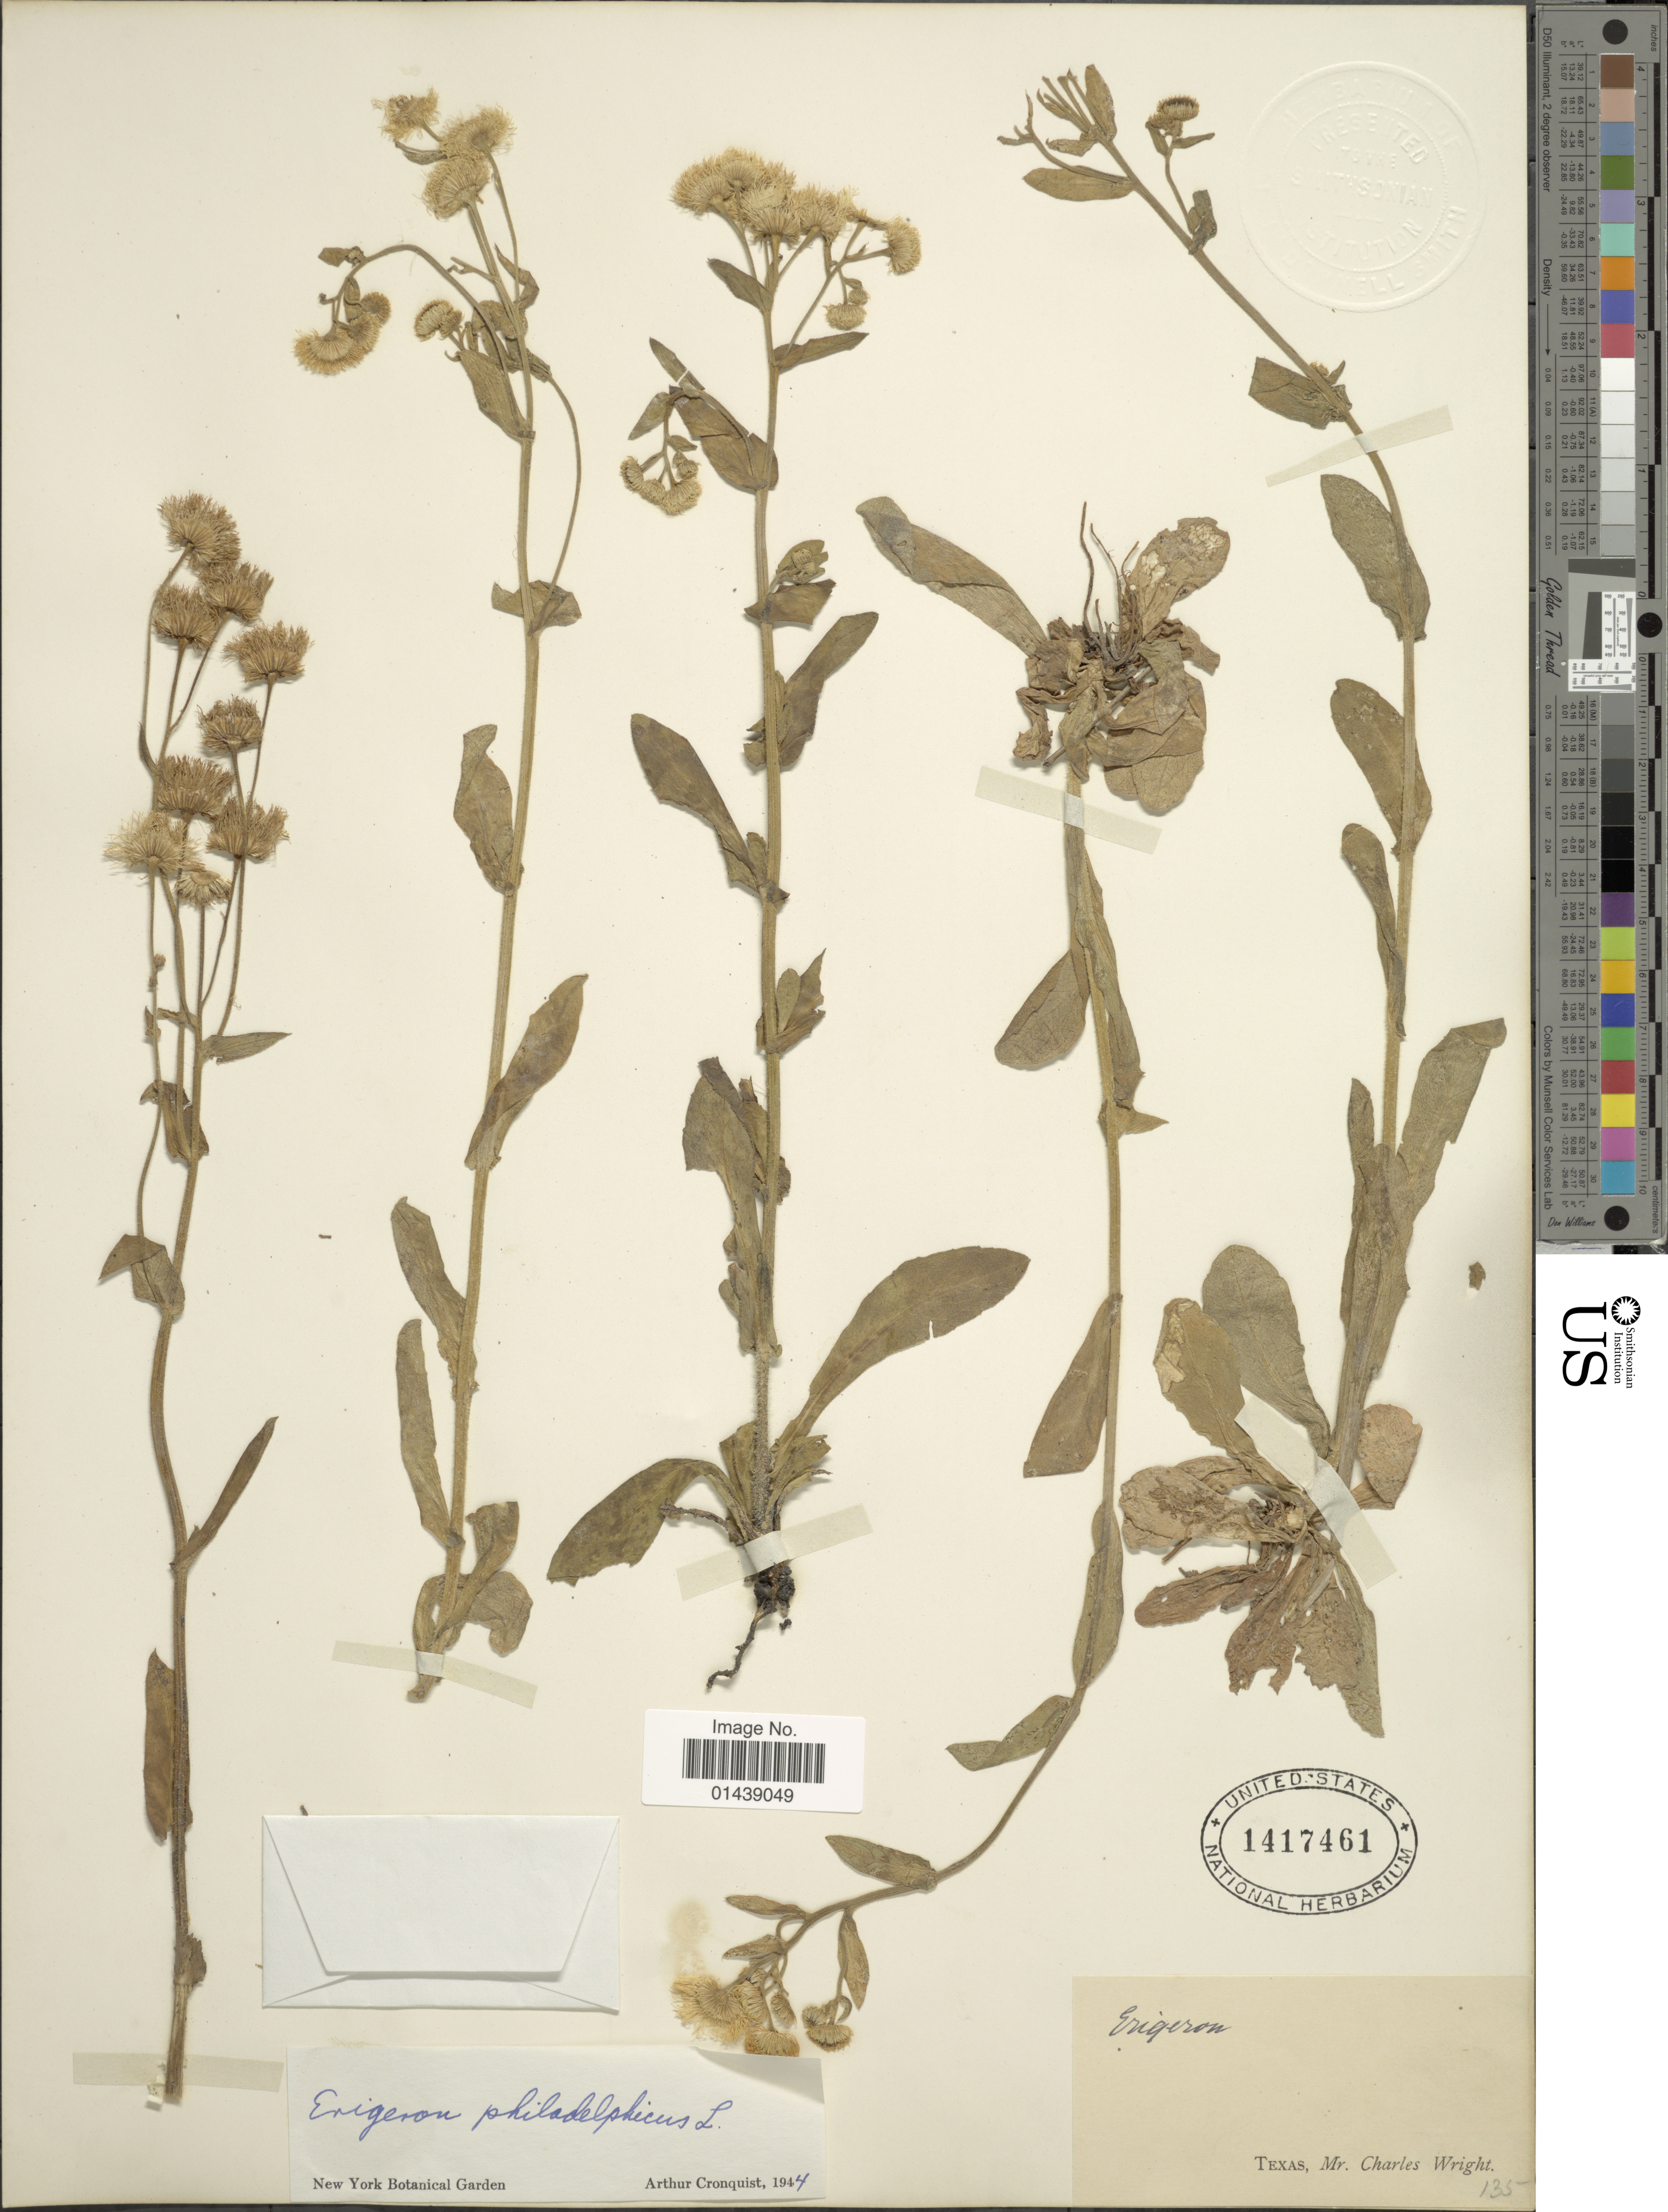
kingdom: Plantae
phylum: Tracheophyta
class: Magnoliopsida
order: Asterales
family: Asteraceae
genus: Erigeron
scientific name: Erigeron philadelphicus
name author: L.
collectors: C. Wright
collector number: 135?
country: United States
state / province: Texas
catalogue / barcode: US 1417461